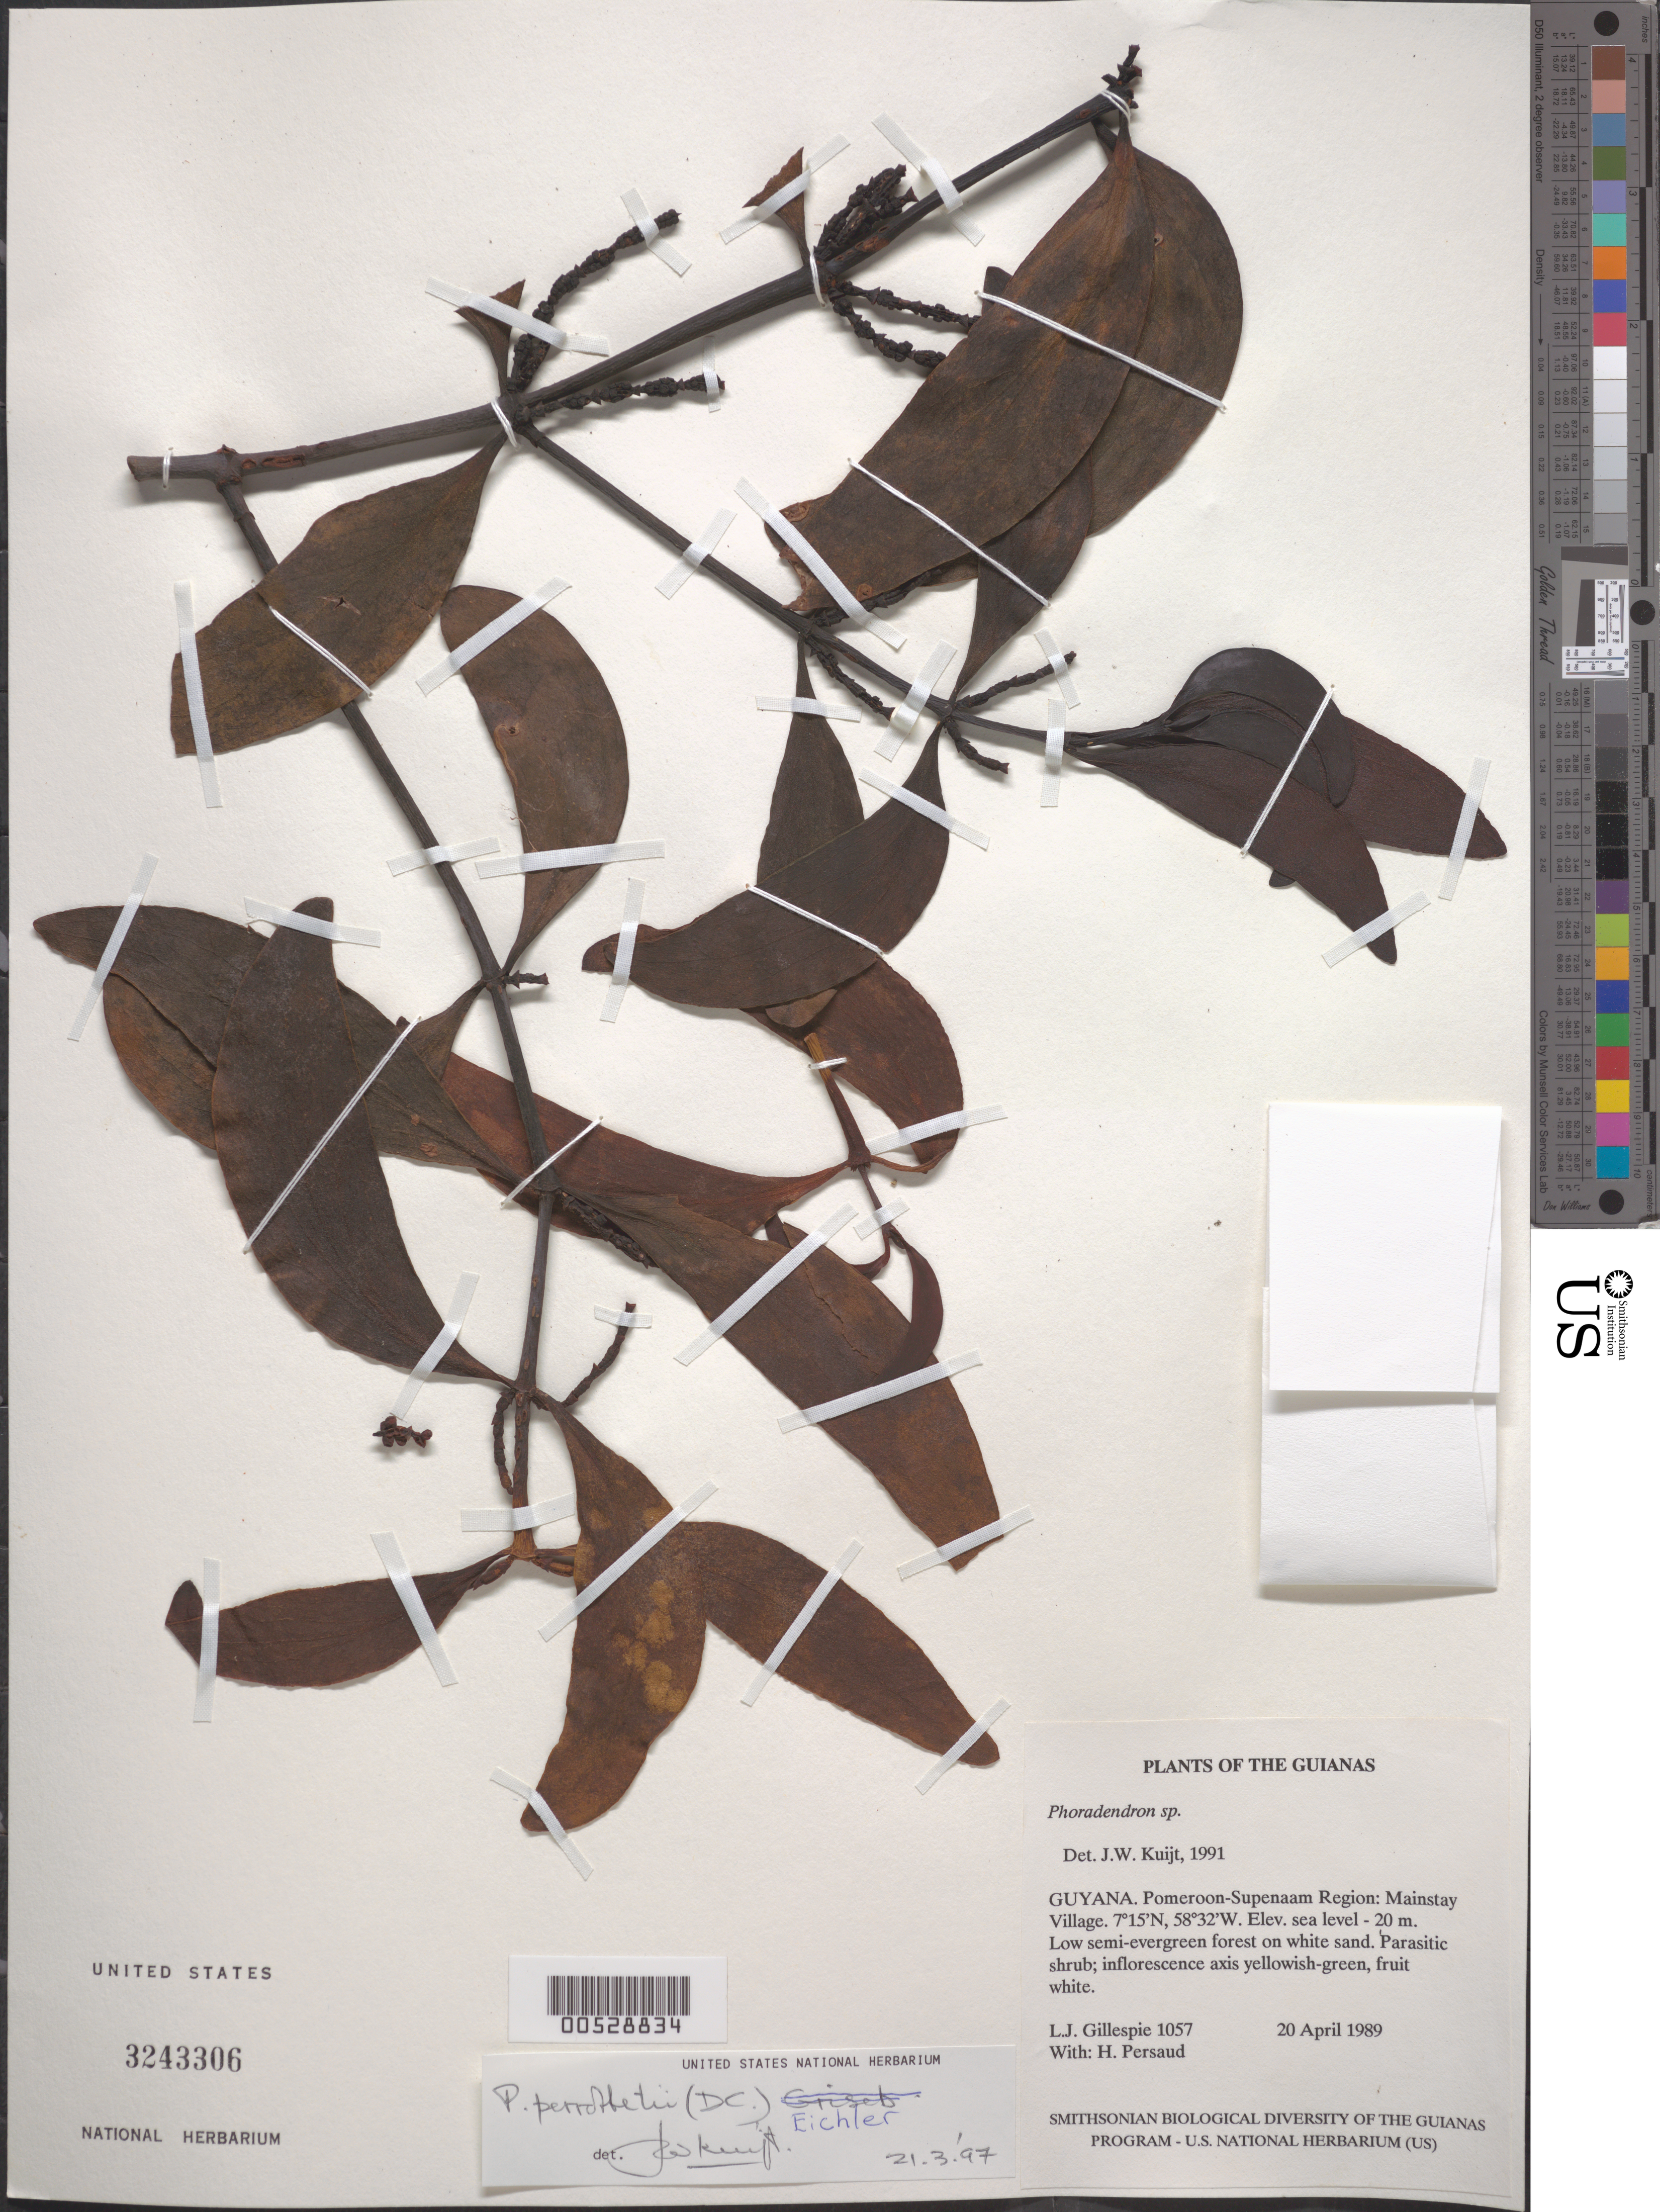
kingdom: Plantae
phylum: Tracheophyta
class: Magnoliopsida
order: Santalales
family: Viscaceae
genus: Phoradendron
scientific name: Phoradendron perrottetii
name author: (DC.) Eichler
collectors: L. Gillespie & H. Persaud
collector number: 1057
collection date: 1989-04-20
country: Guyana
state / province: Pomeroon-Supenaam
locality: The Guianas. Pomeroon-Supenaam Region: Mainstay Village.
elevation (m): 0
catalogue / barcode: US 3243306